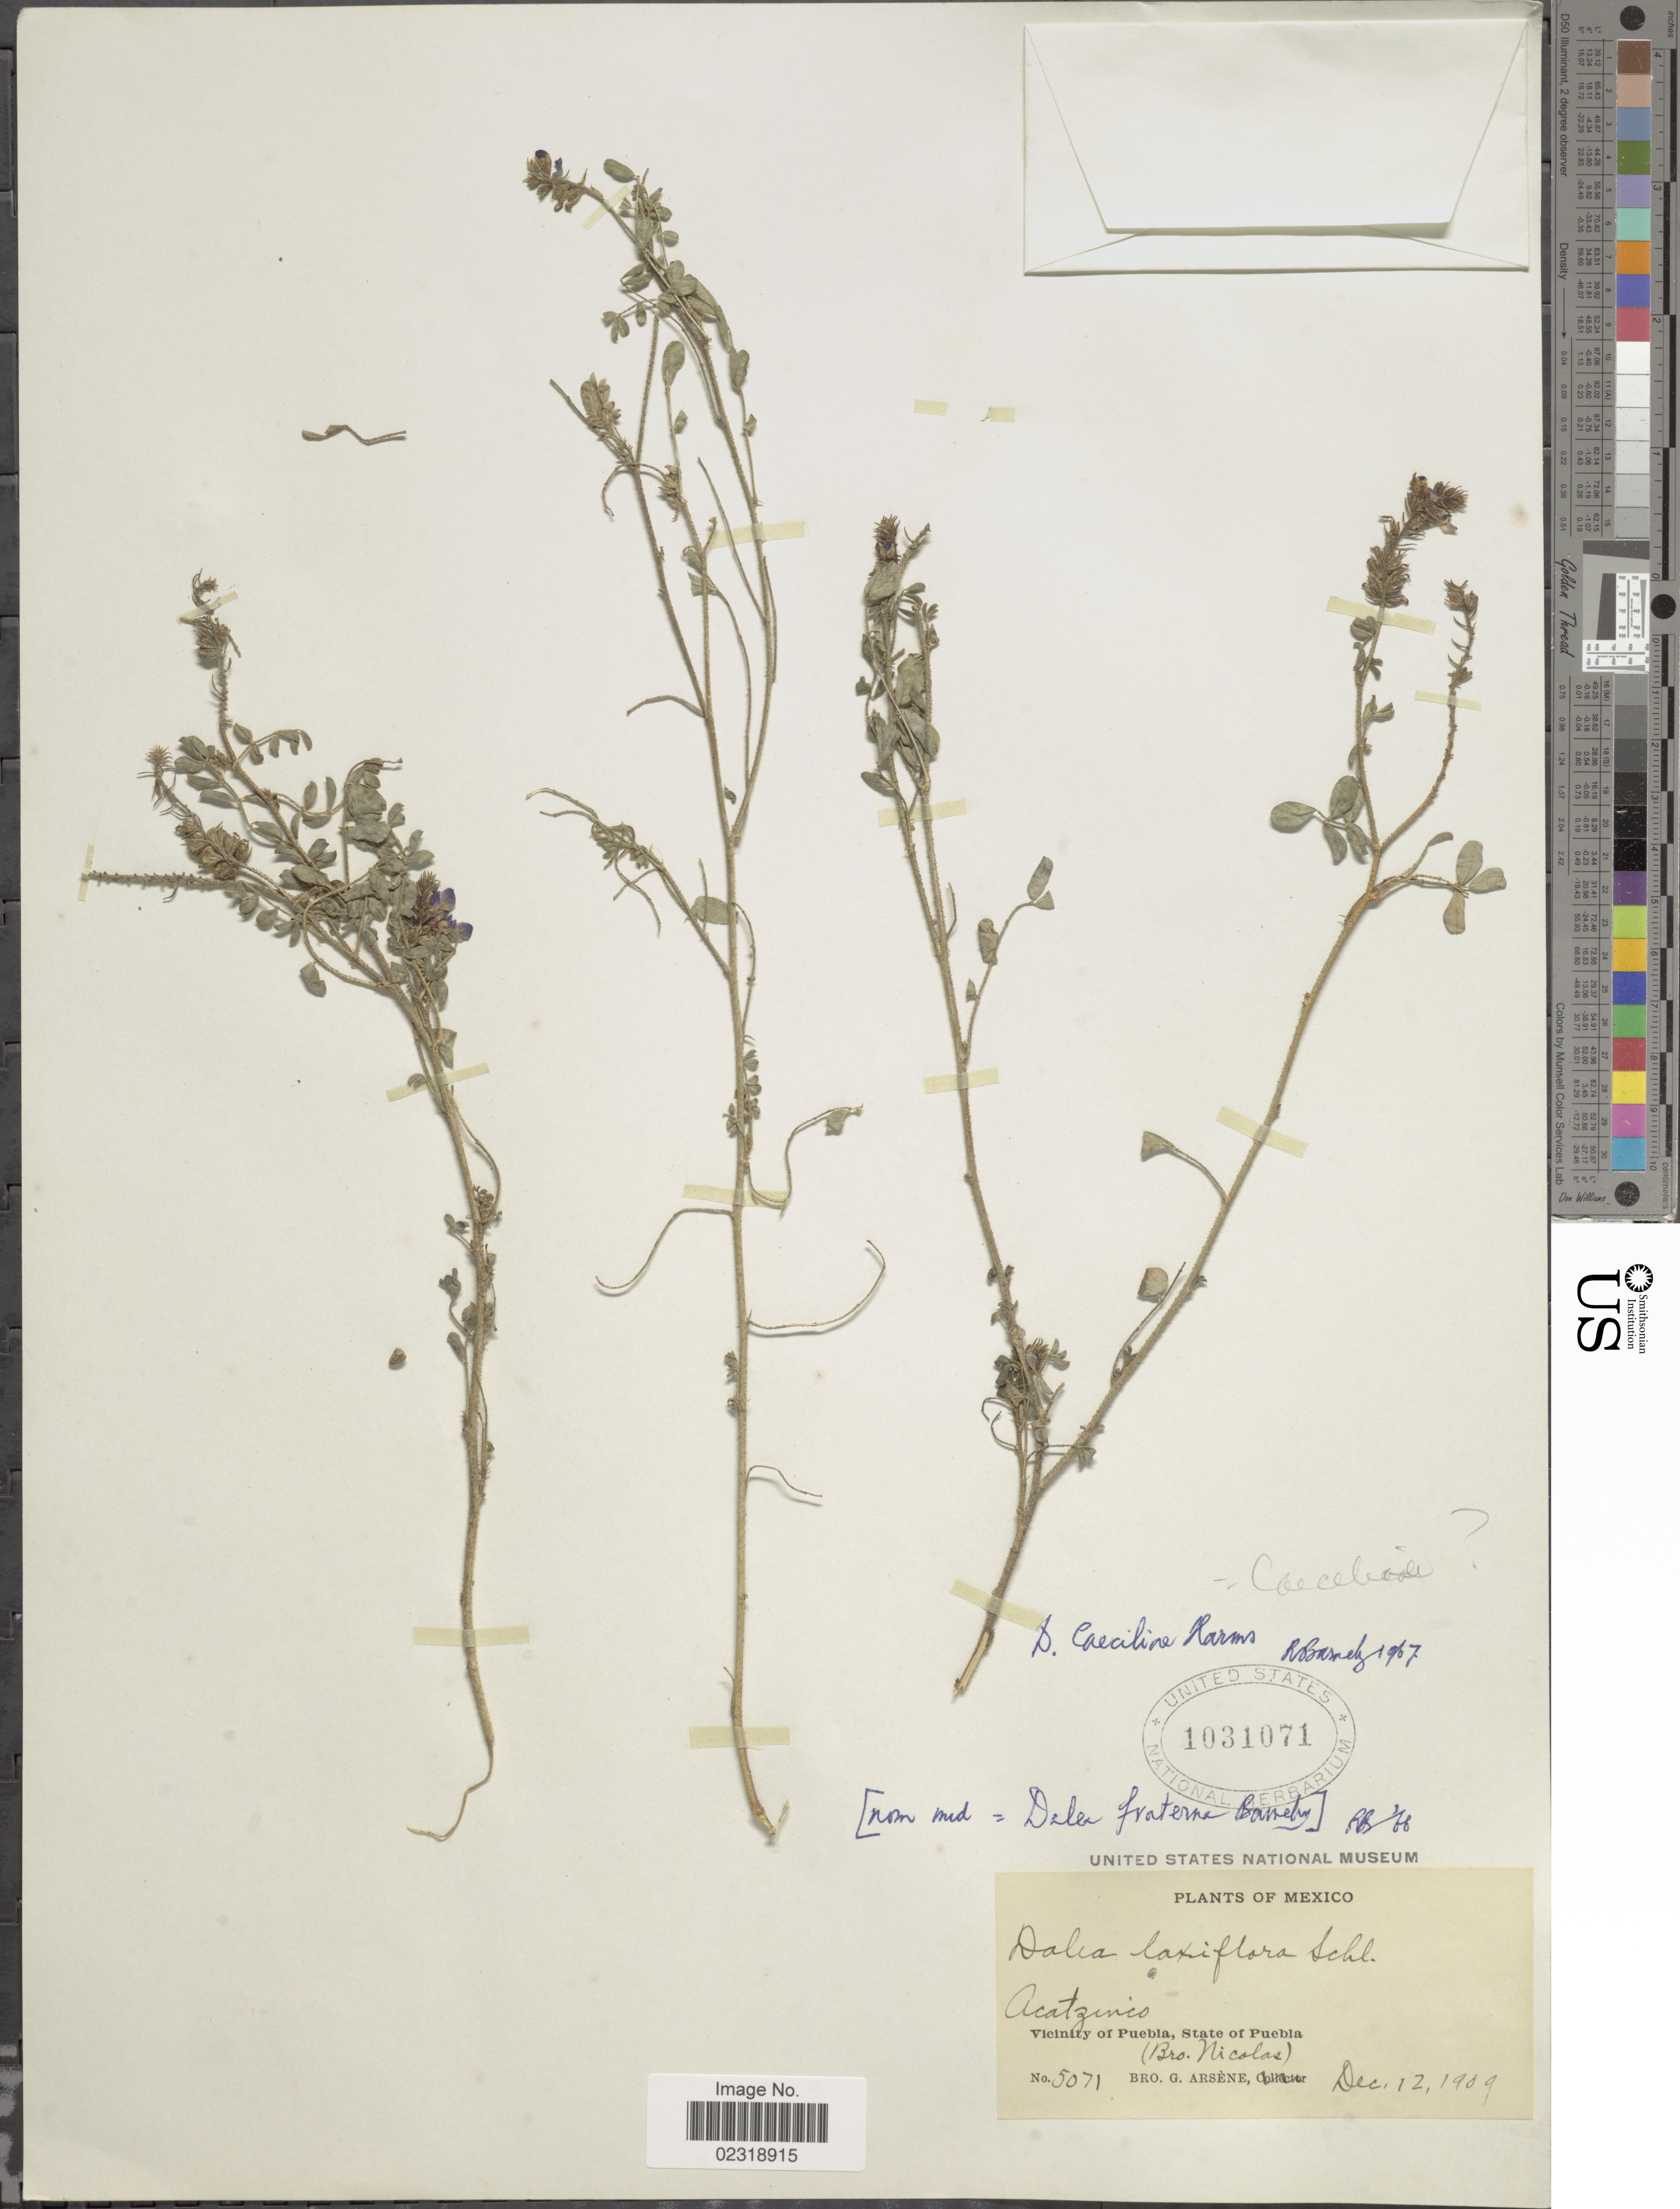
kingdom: Plantae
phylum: Tracheophyta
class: Magnoliopsida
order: Fabales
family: Fabaceae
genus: Dalea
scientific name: Dalea caeciliae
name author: Harms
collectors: Bro. Nicolas & Bro. G. Arsène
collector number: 5071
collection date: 1909-12-12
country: Mexico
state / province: Puebla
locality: Acatzinco, Vicinity of Puebla.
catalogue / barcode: US 1031071